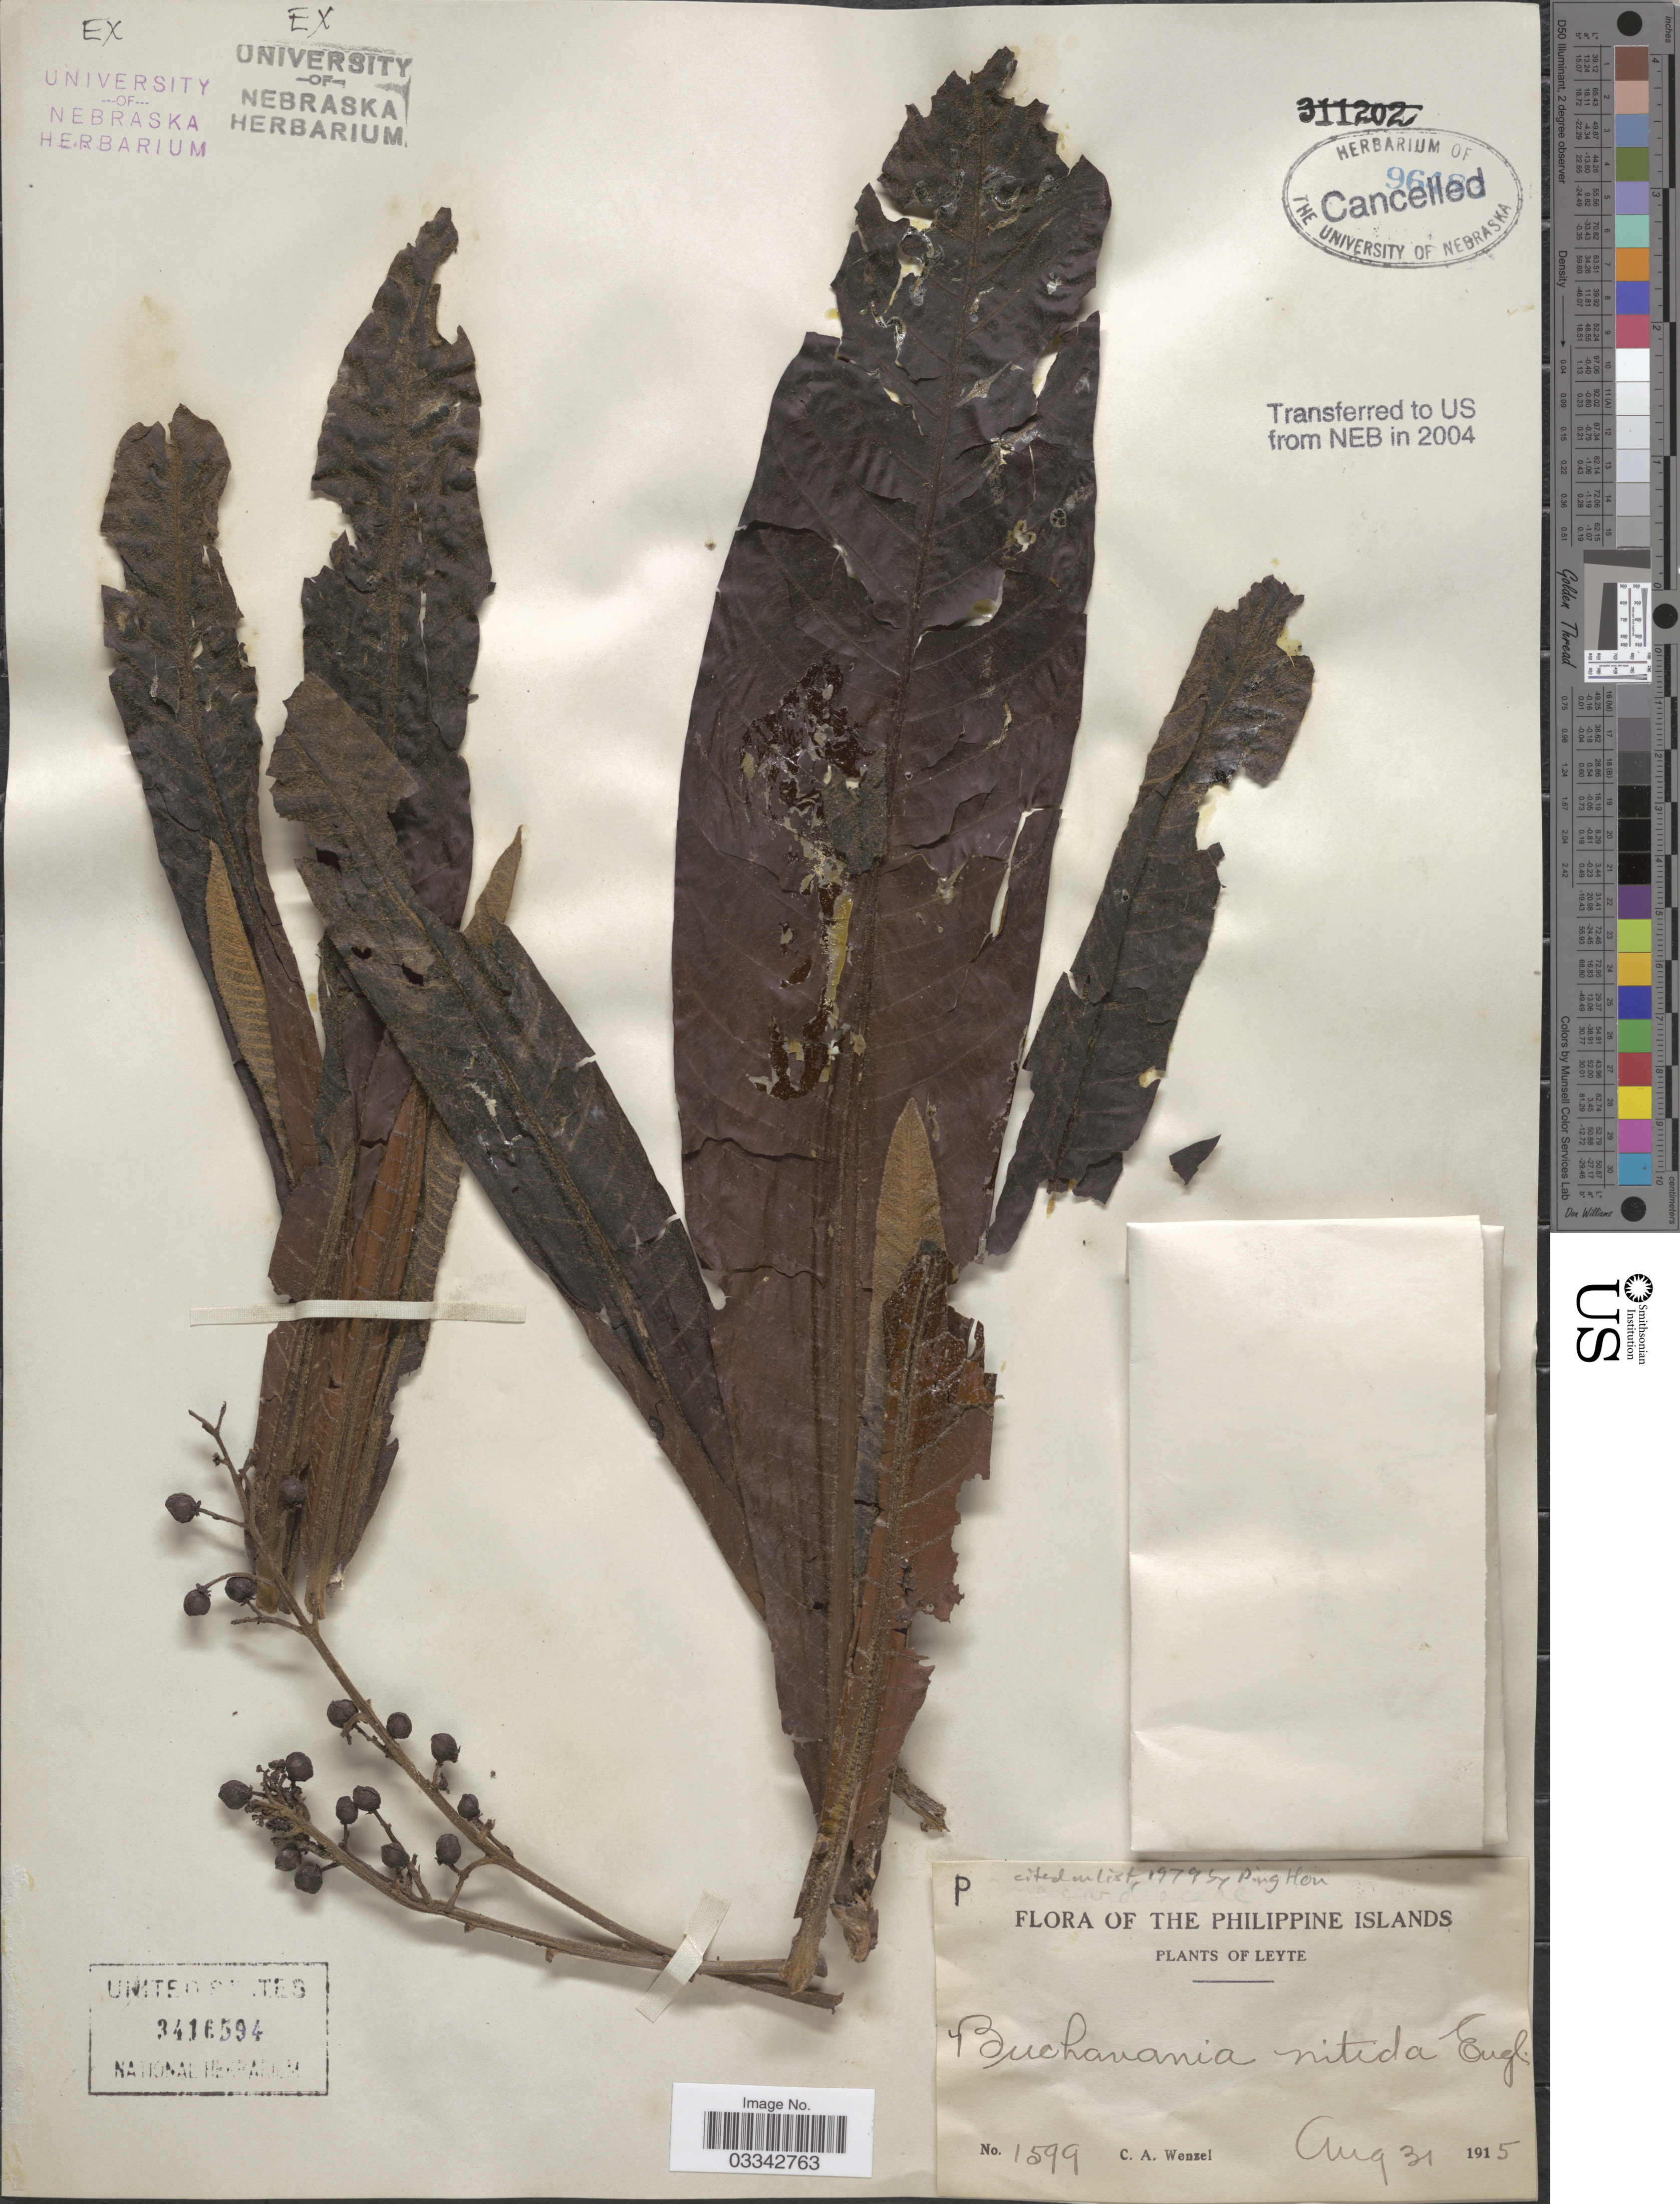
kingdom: Plantae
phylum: Tracheophyta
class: Magnoliopsida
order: Sapindales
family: Anacardiaceae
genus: Buchanania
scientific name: Buchanania nitida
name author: Engl.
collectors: C. Wenzel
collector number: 1599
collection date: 1915-08-31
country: Philippines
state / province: Eastern Visayas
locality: The Philippine Islands. Leyte.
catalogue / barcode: US 3416594